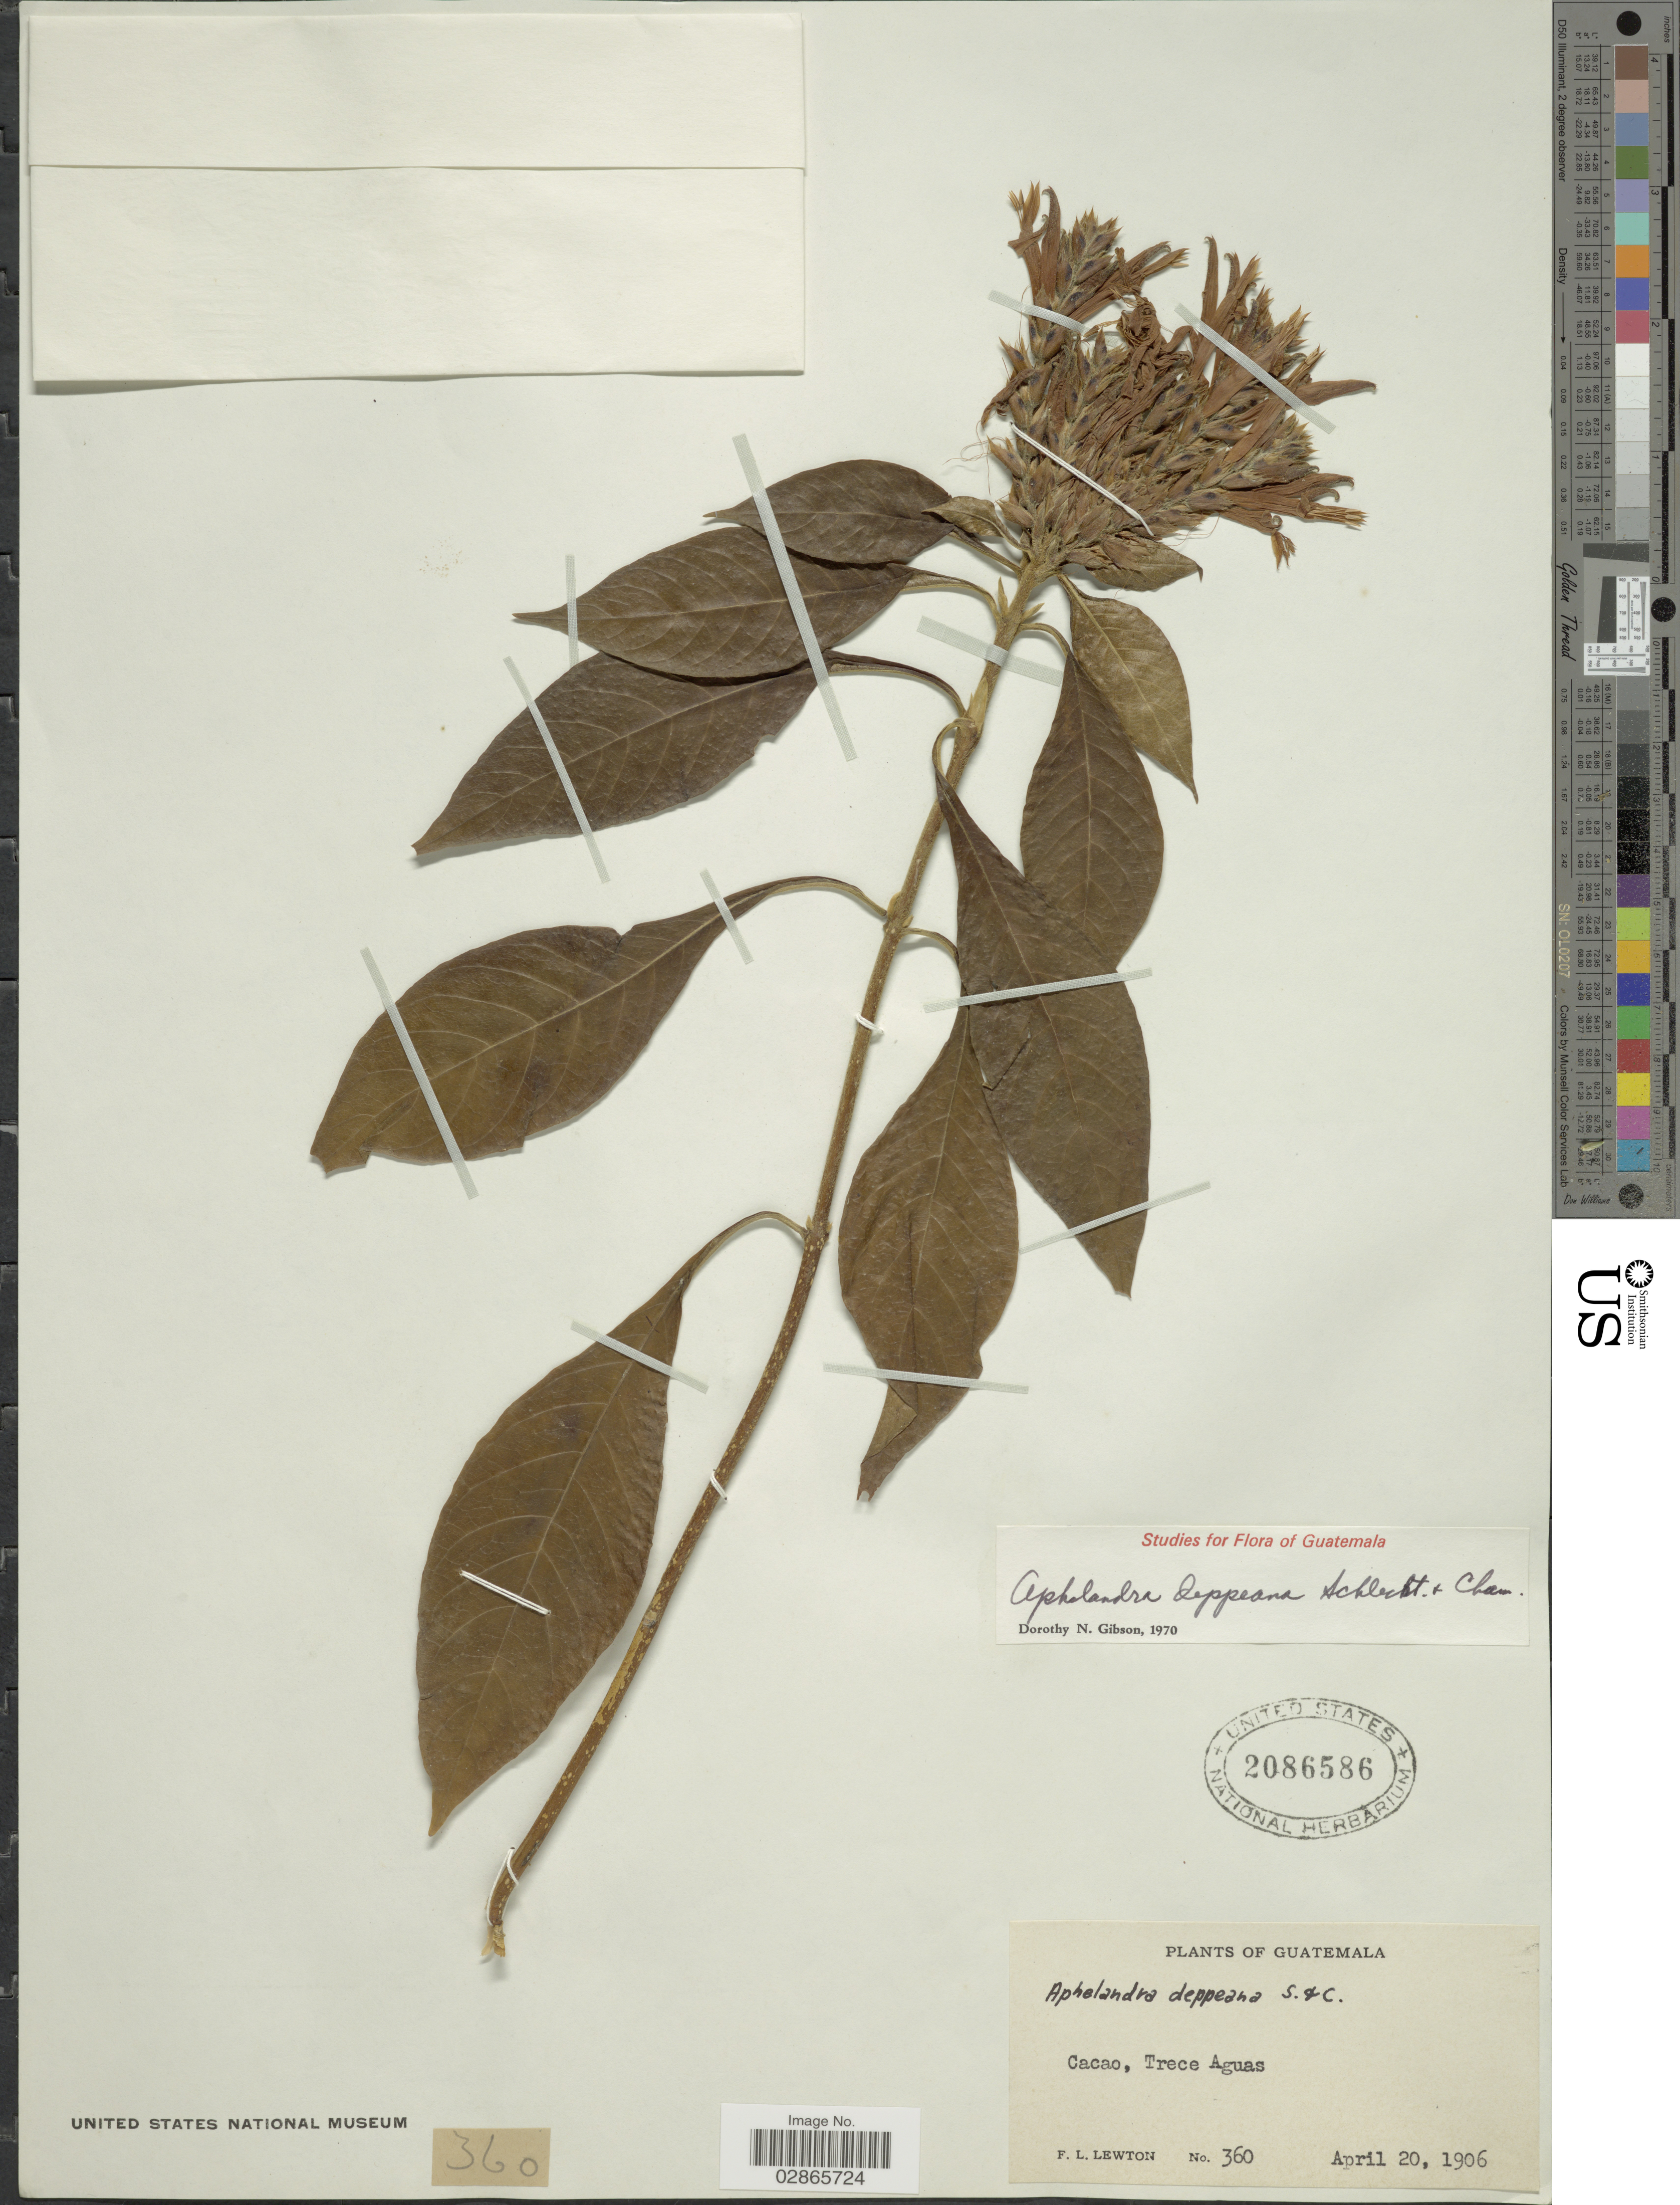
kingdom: Plantae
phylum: Tracheophyta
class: Magnoliopsida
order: Lamiales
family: Acanthaceae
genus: Aphelandra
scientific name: Aphelandra deppeana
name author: Schltdl. & Cham.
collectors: F. L. Lewton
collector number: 360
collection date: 1906-04-20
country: Guatemala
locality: Cacao, Trece Aguas.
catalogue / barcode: US 2086586